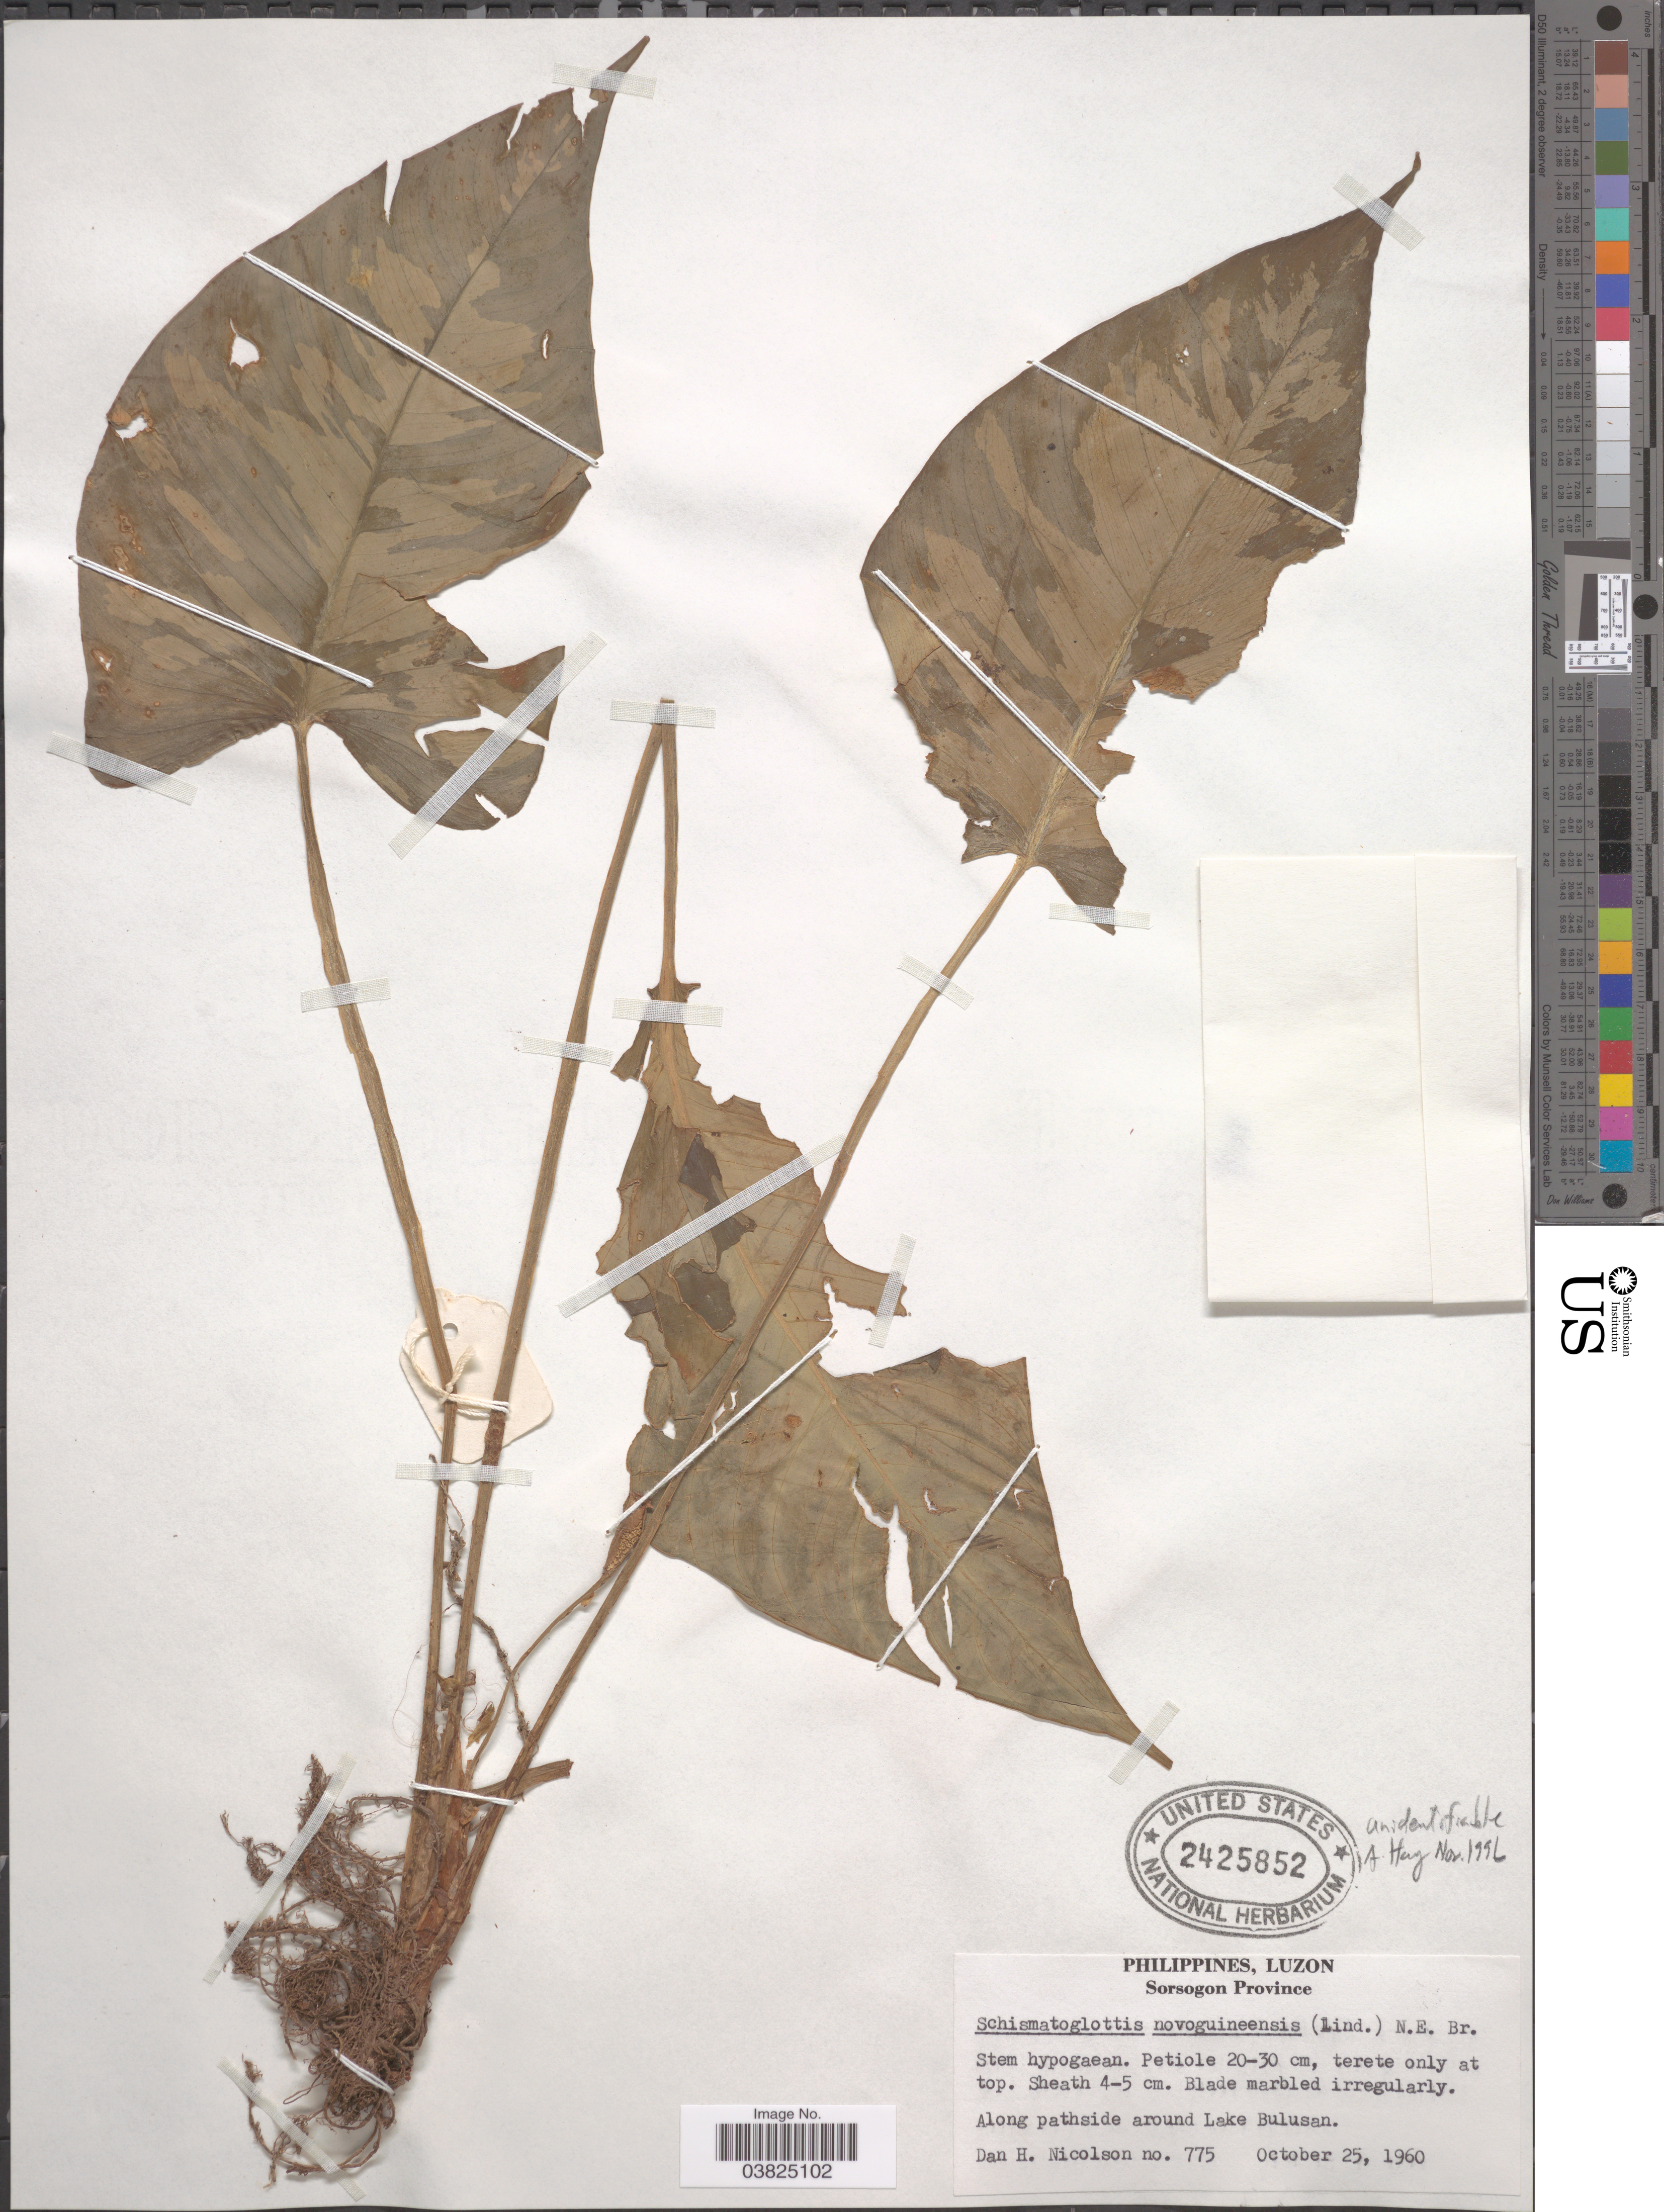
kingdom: Plantae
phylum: Tracheophyta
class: Liliopsida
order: Alismatales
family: Araceae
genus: Schismatoglottis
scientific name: Schismatoglottis sp.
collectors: D. H. Nicolson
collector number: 775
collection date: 1960-10-25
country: Philippines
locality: Luzon. Sorsogon Province. Along pathside around Lake Bulusan.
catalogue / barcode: US 2425852